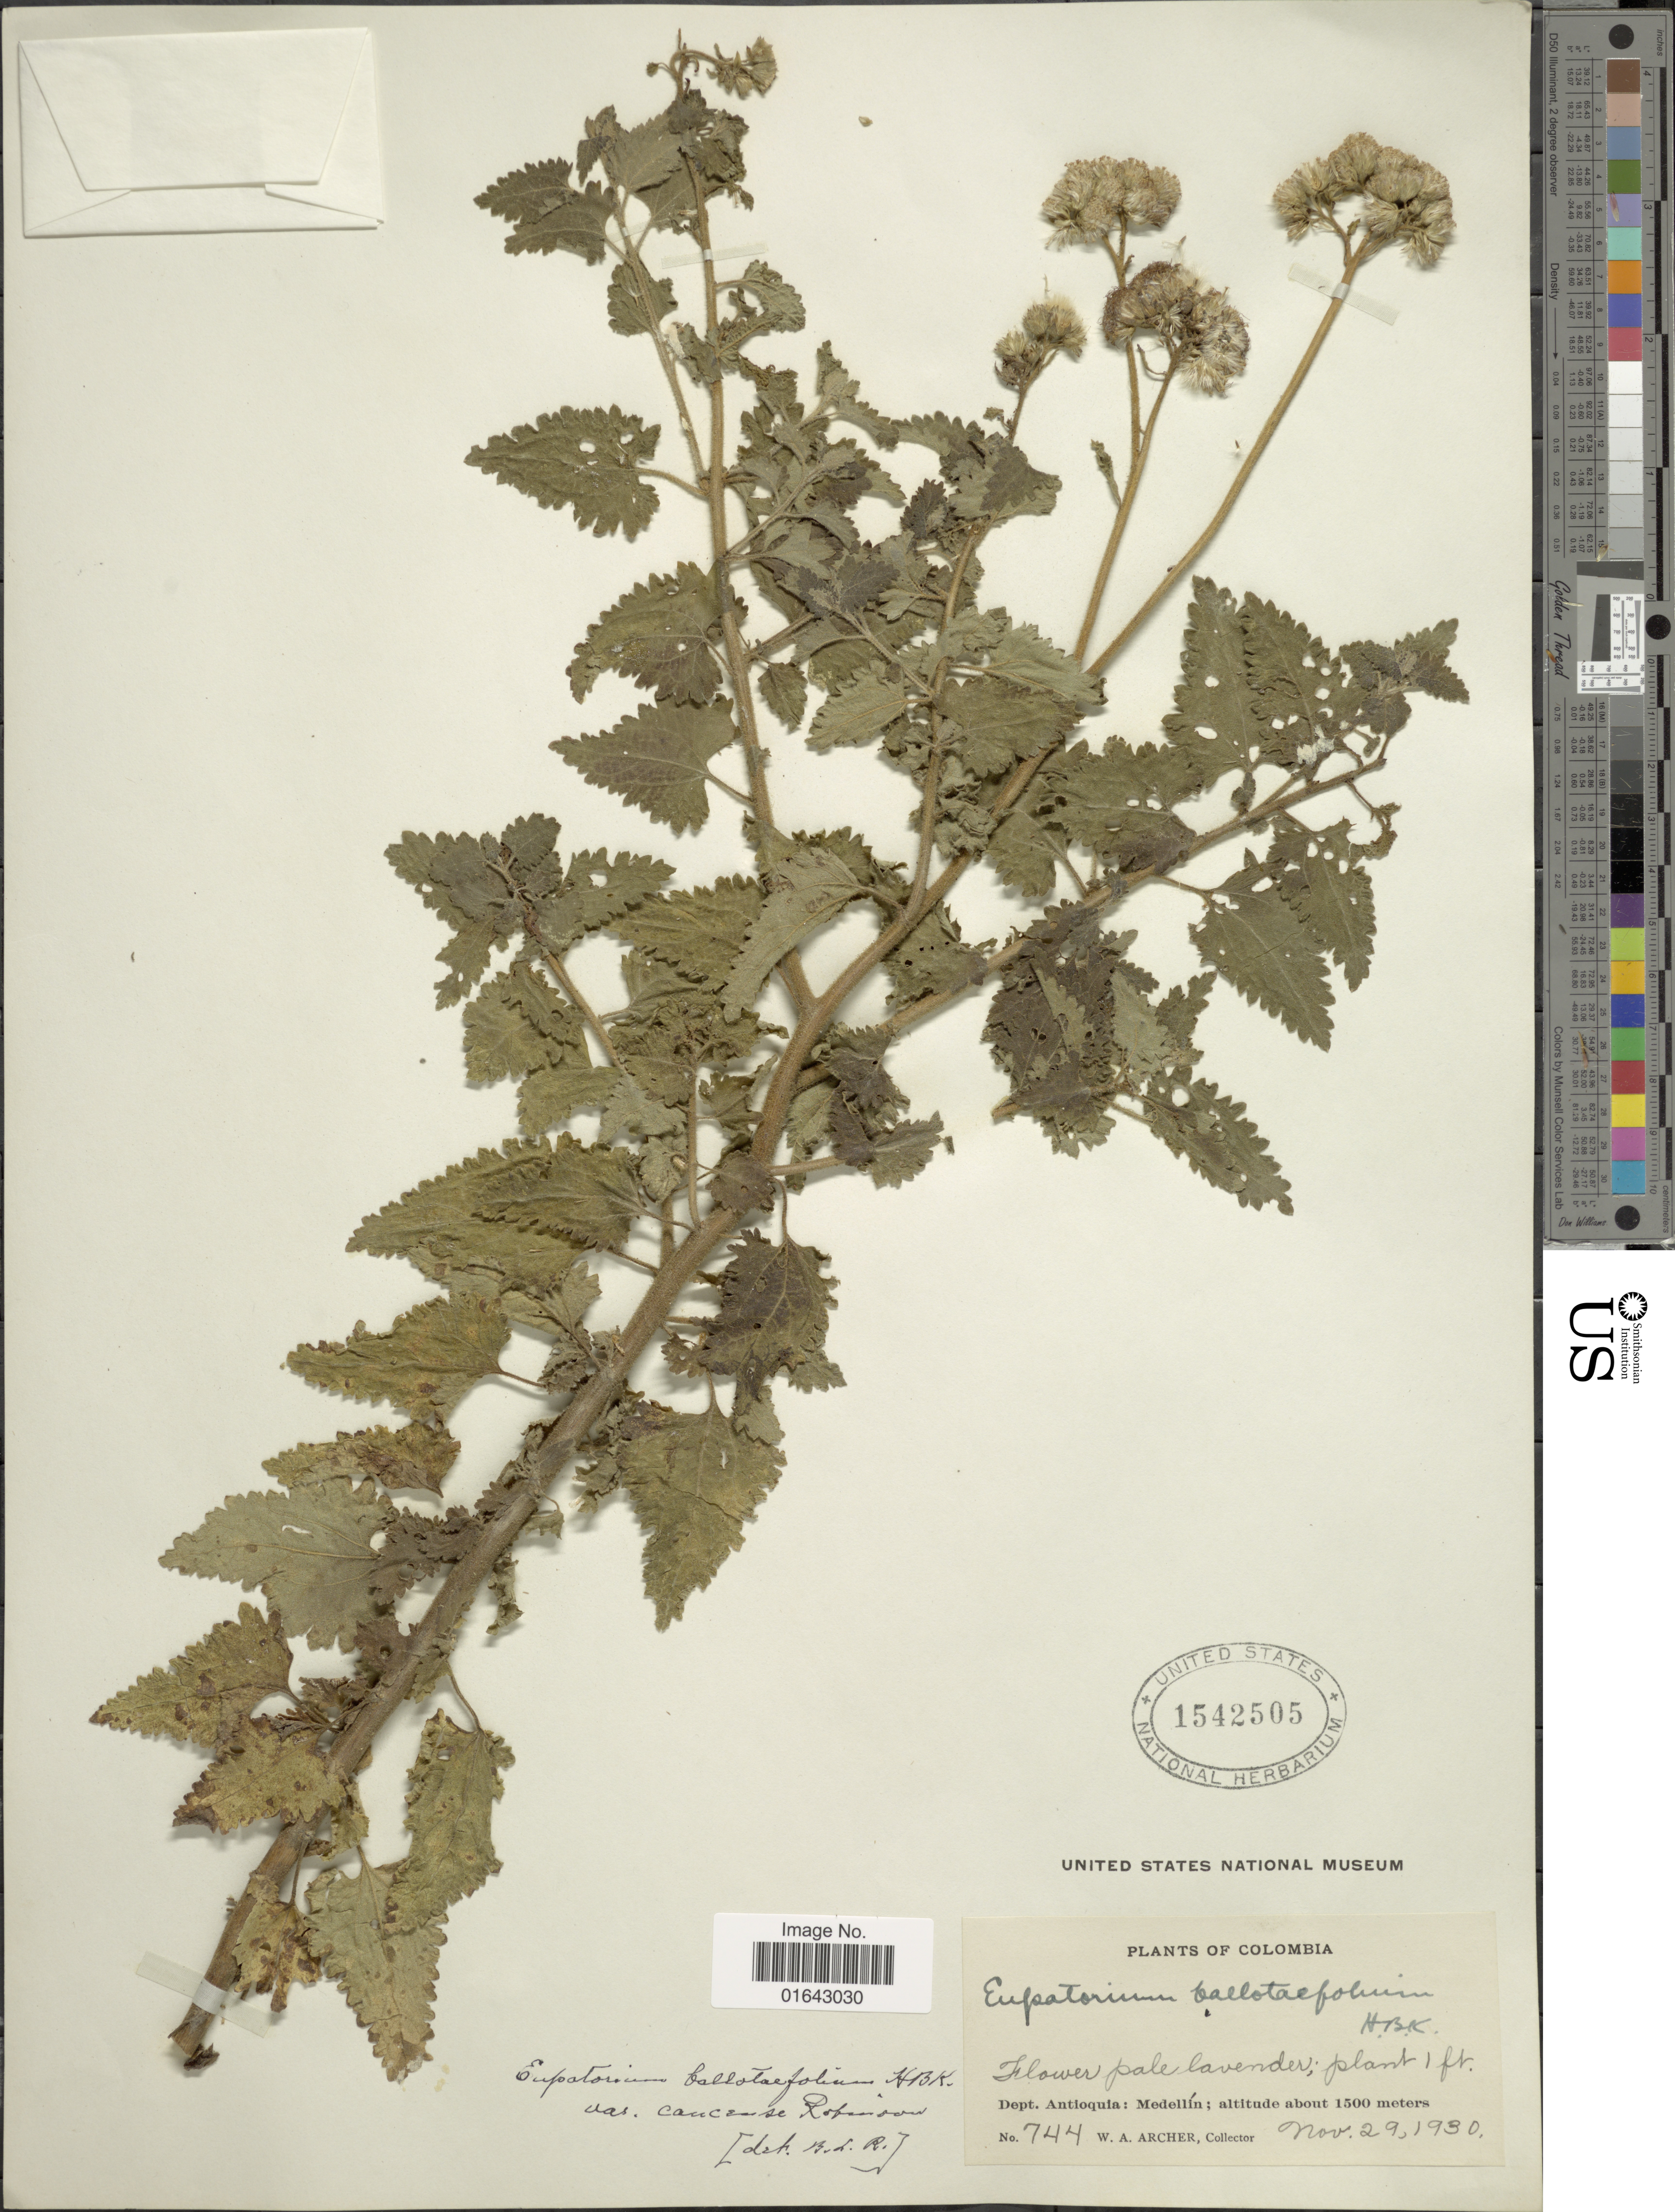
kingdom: Plantae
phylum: Tracheophyta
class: Magnoliopsida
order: Asterales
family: Asteraceae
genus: Conocliniopsis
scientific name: Conocliniopsis prasiifolia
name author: (DC.) R.M. King & H. Rob.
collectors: W. A. Archer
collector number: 744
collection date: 1930-11-29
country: Colombia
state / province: Antioquia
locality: Dept. Antioquia: Medellín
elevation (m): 1500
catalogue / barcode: US 1542505